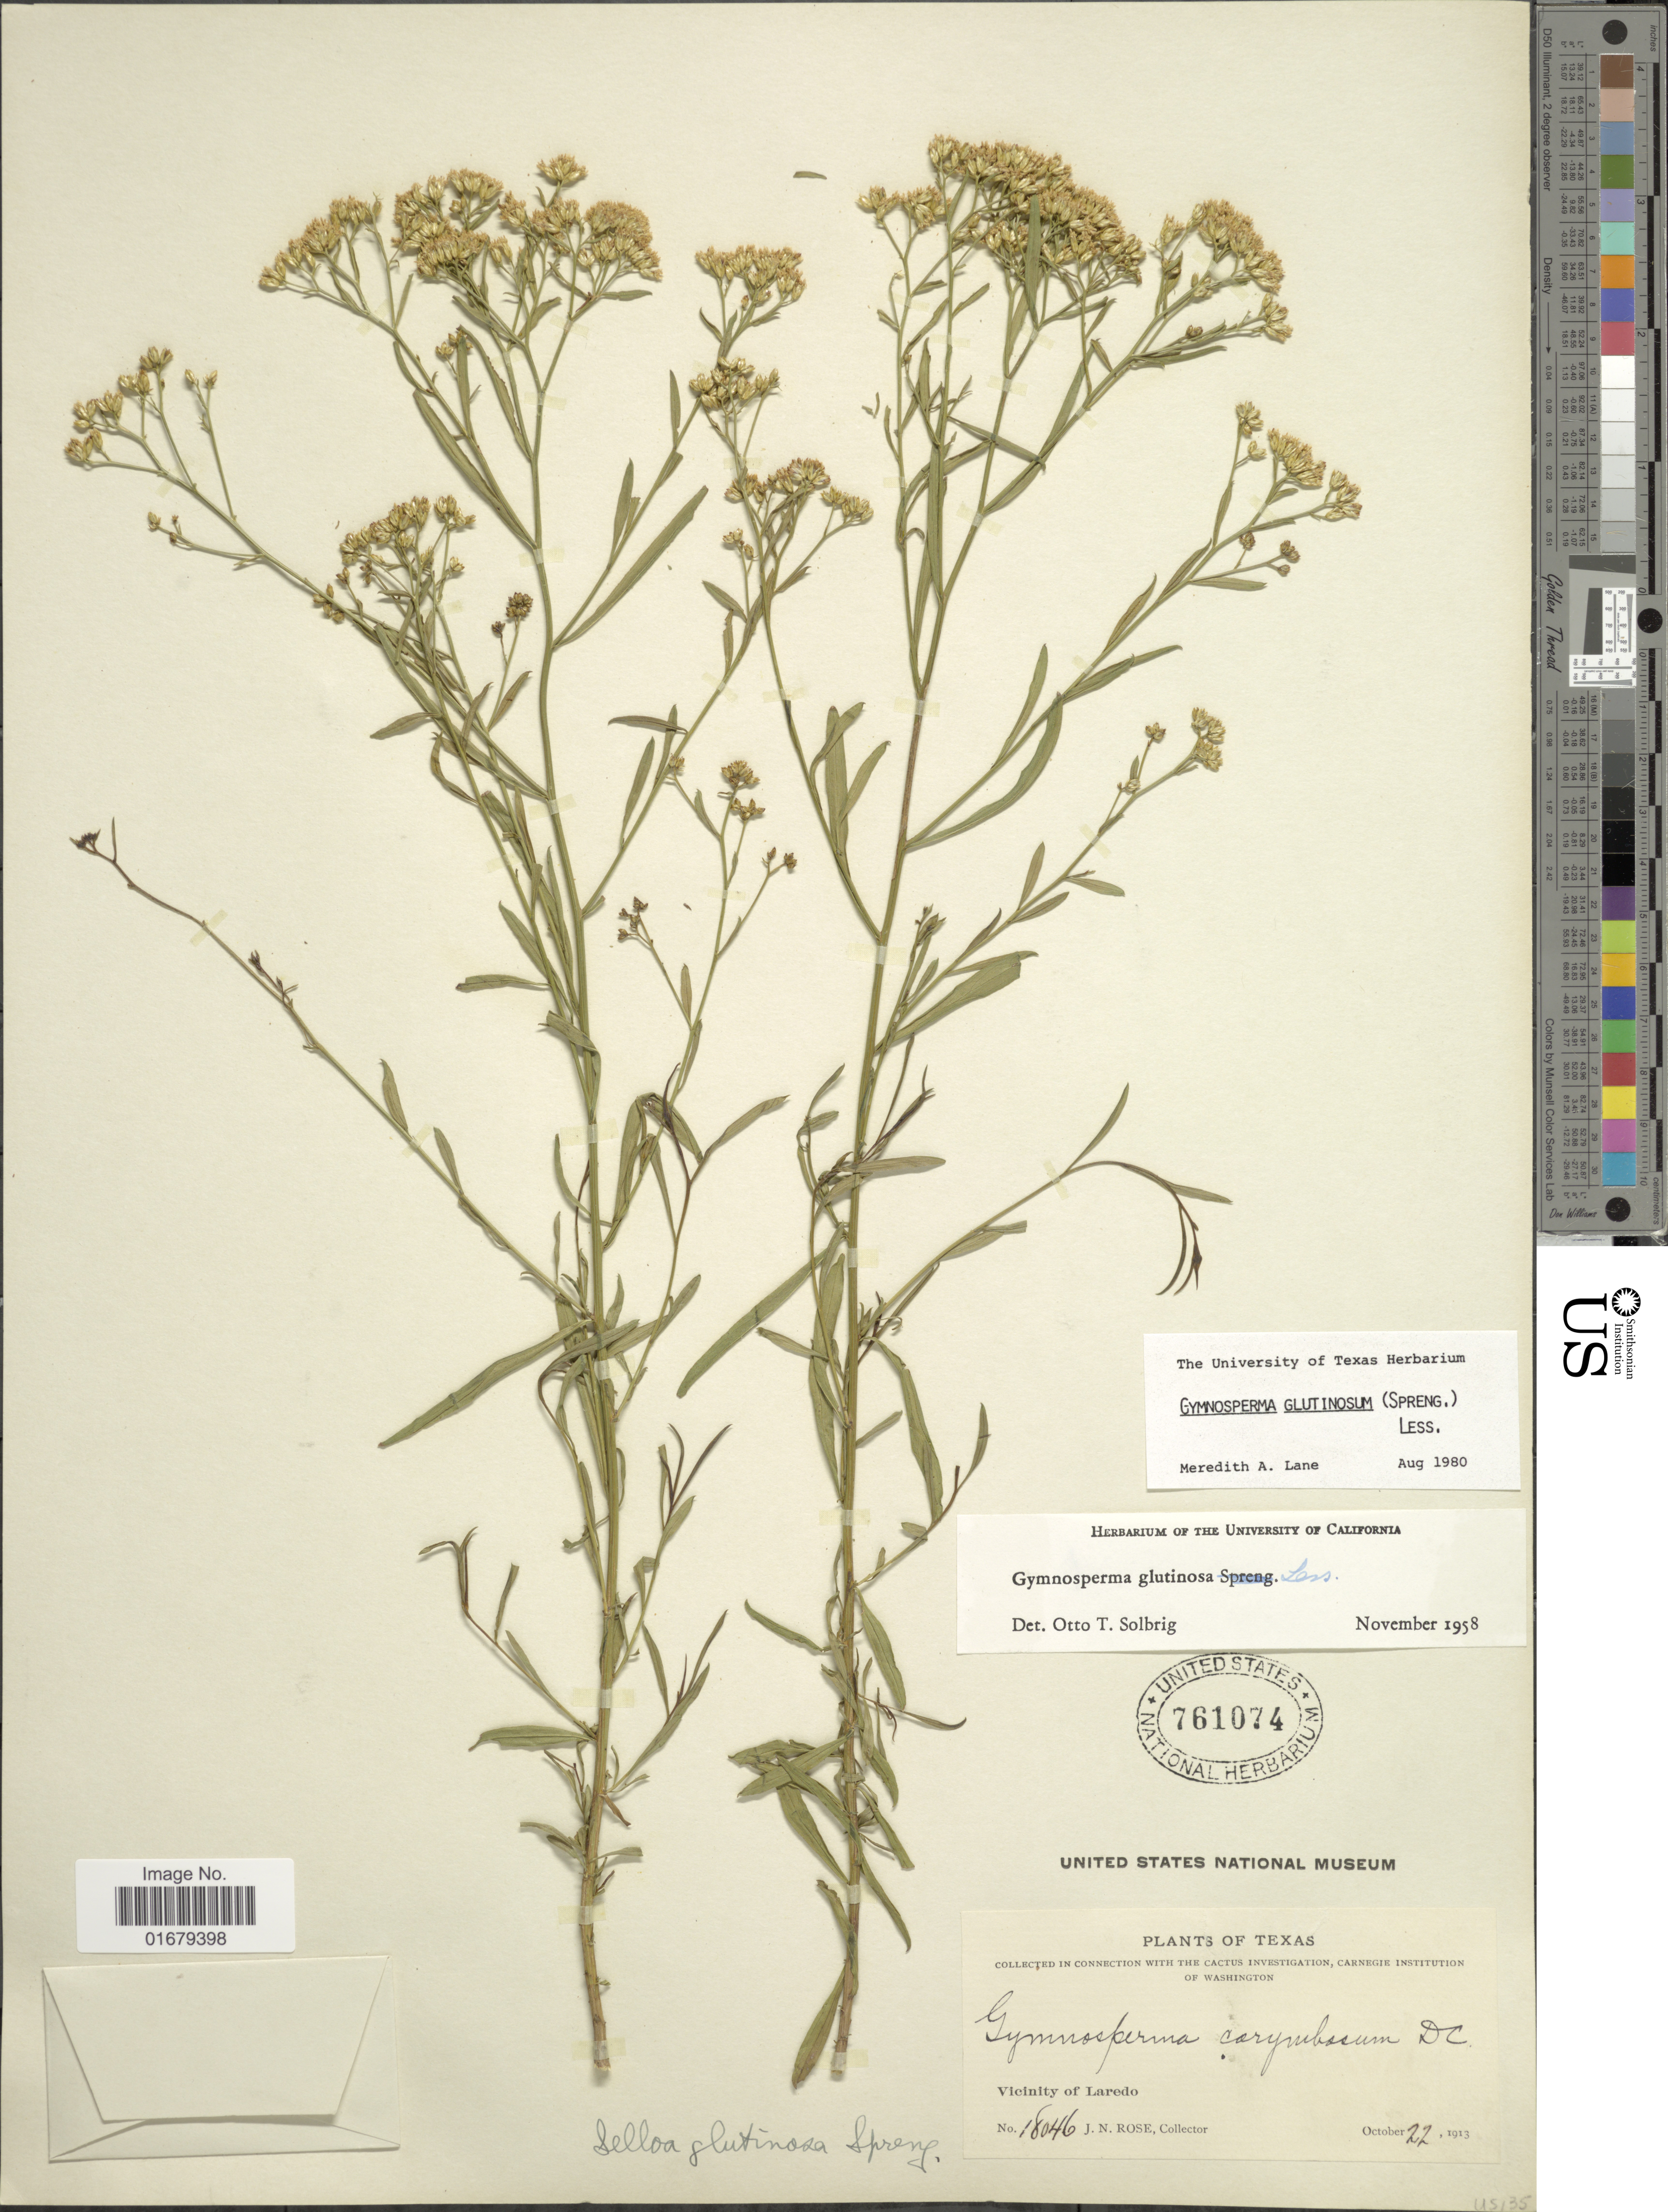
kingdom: Plantae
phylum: Tracheophyta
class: Magnoliopsida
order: Asterales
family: Asteraceae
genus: Gymnosperma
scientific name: Gymnosperma glutinosum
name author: (Spreng.) Less.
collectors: J. N. Rose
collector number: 18046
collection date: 1913-10-22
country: United States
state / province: Texas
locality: Vicinity of Laredo.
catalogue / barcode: US 761074